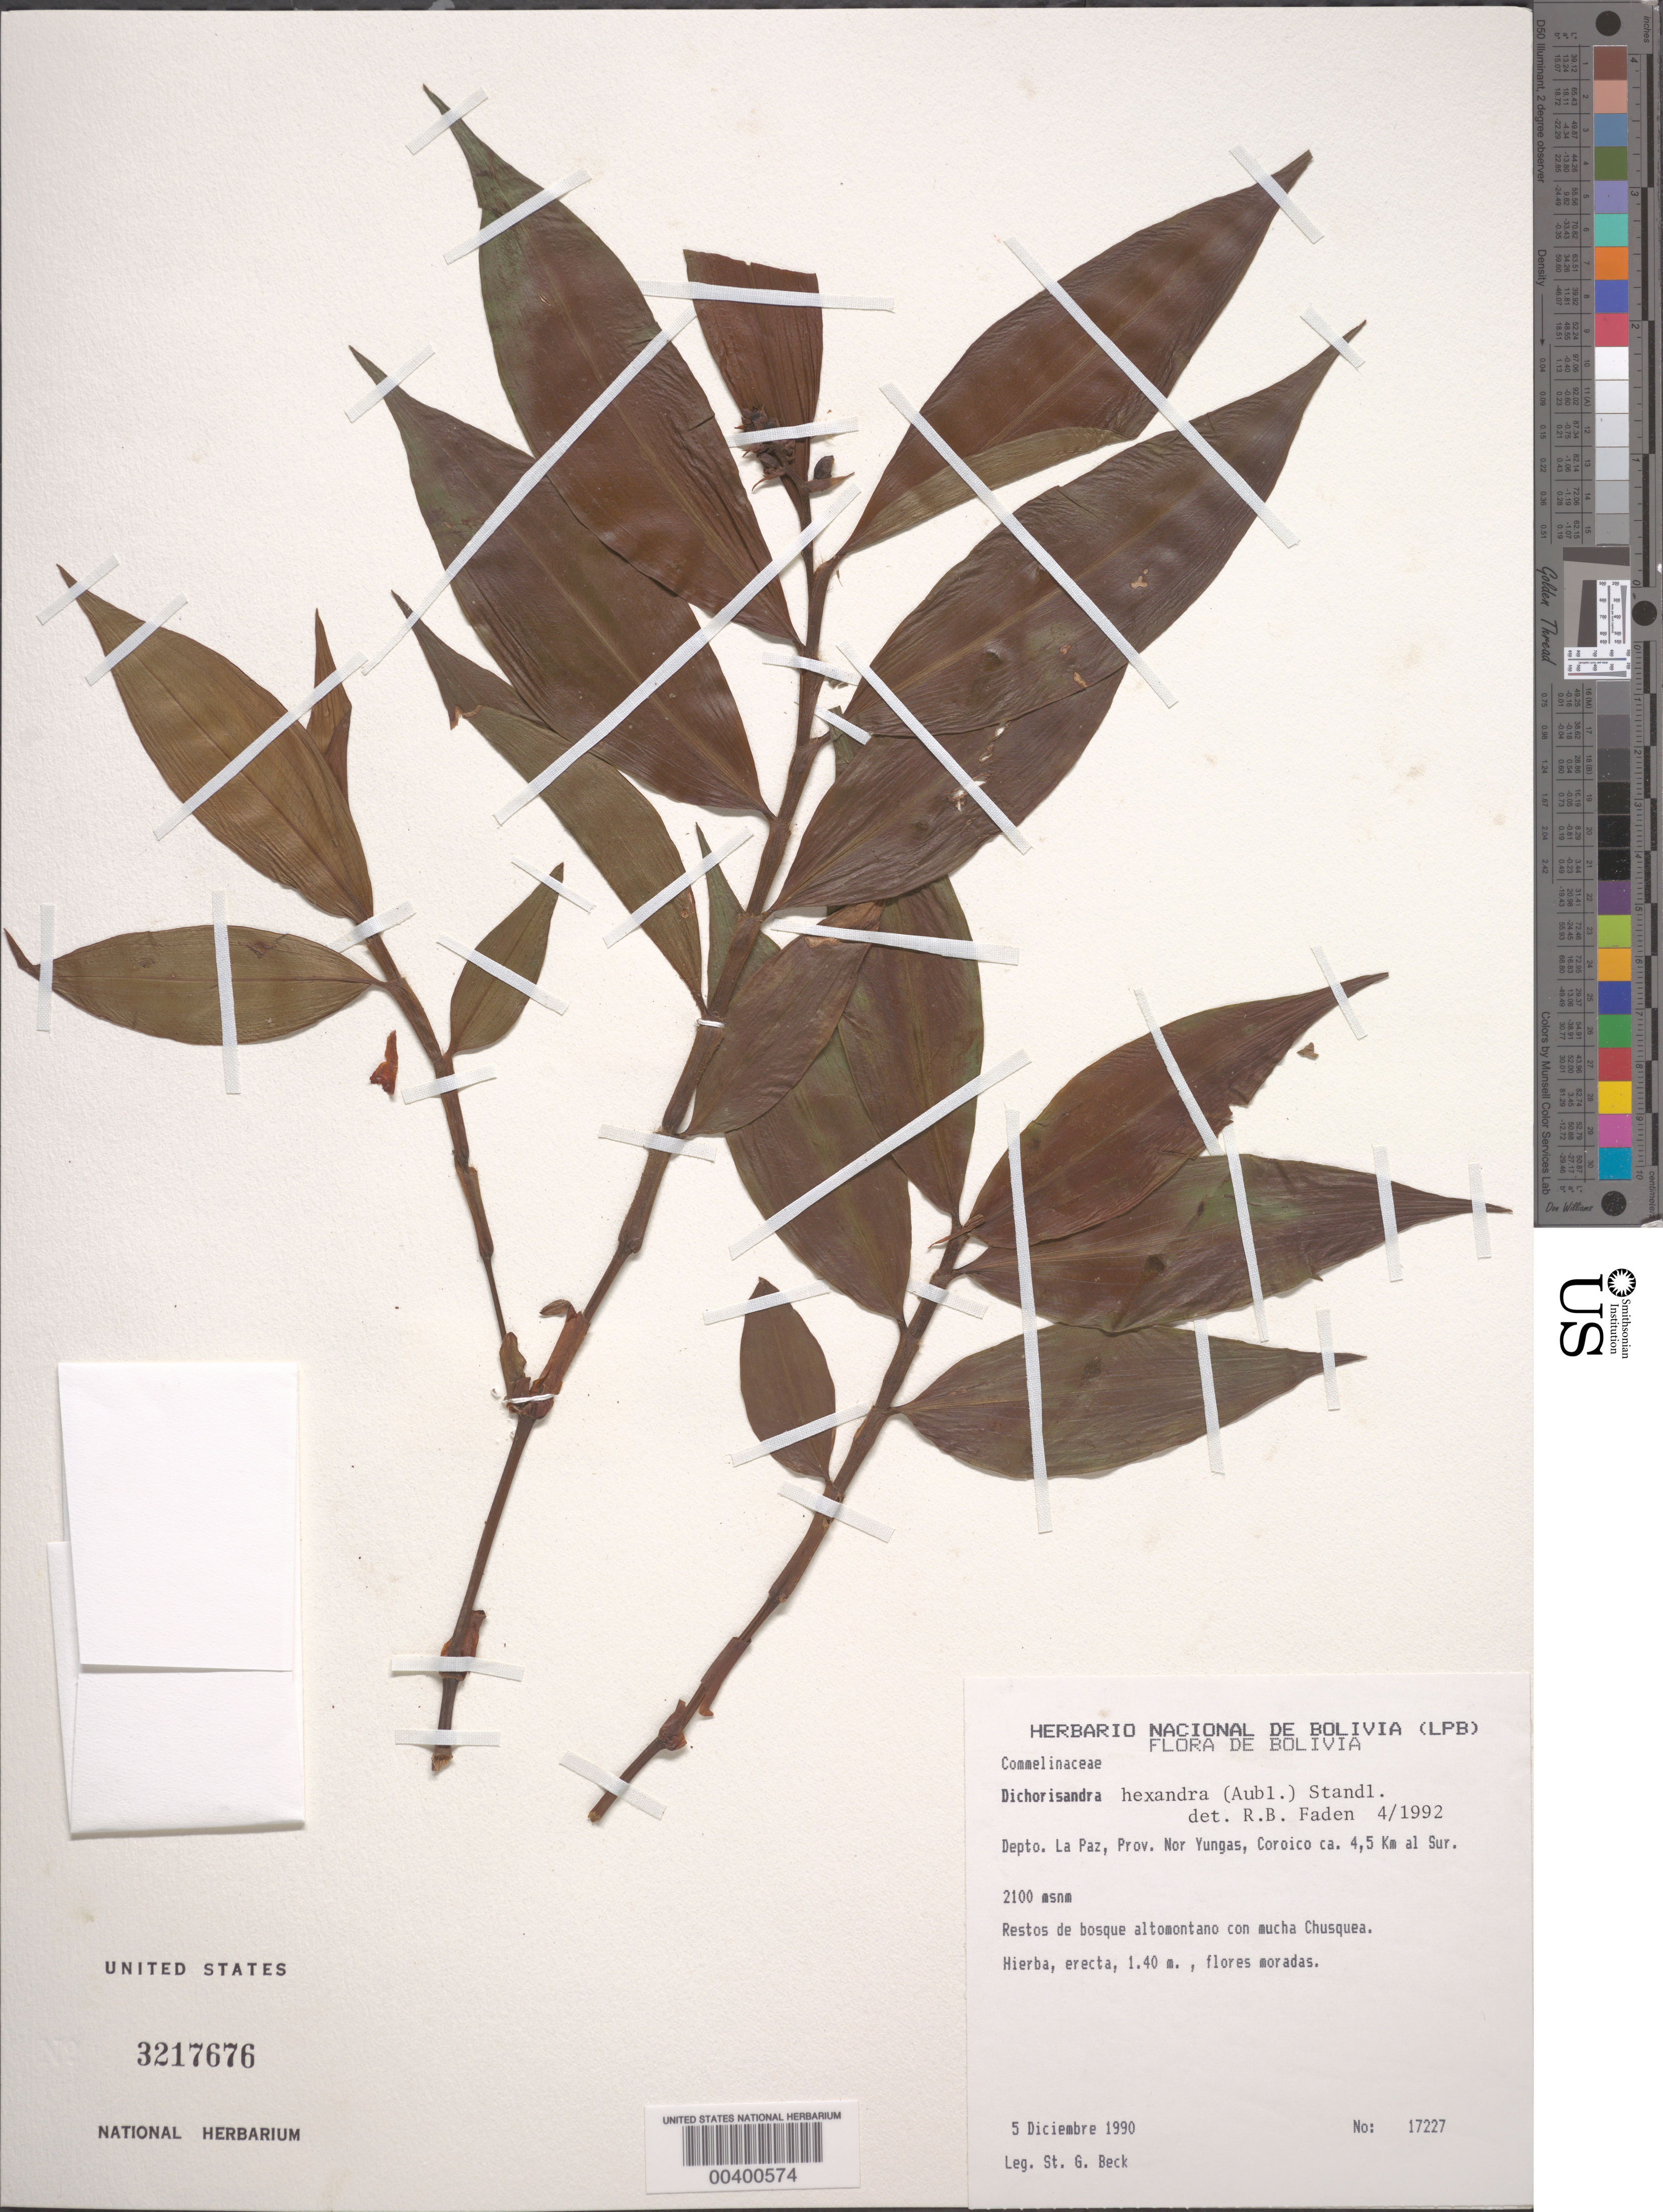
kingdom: Plantae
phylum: Tracheophyta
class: Liliopsida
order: Commelinales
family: Commelinaceae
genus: Commelina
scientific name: Commelina rufipes var. glabrata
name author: (D.R. Hunt) Faden & D.R. Hunt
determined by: Faden, Robert B., (US), Smithsonian Institution - National Museum of Natural History (UNITED STATES)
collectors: S. G. Beck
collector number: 17227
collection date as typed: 05 Dec 1990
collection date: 1990-12-05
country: Bolivia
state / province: La Paz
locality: Nor Yungas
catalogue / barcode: US 3217676